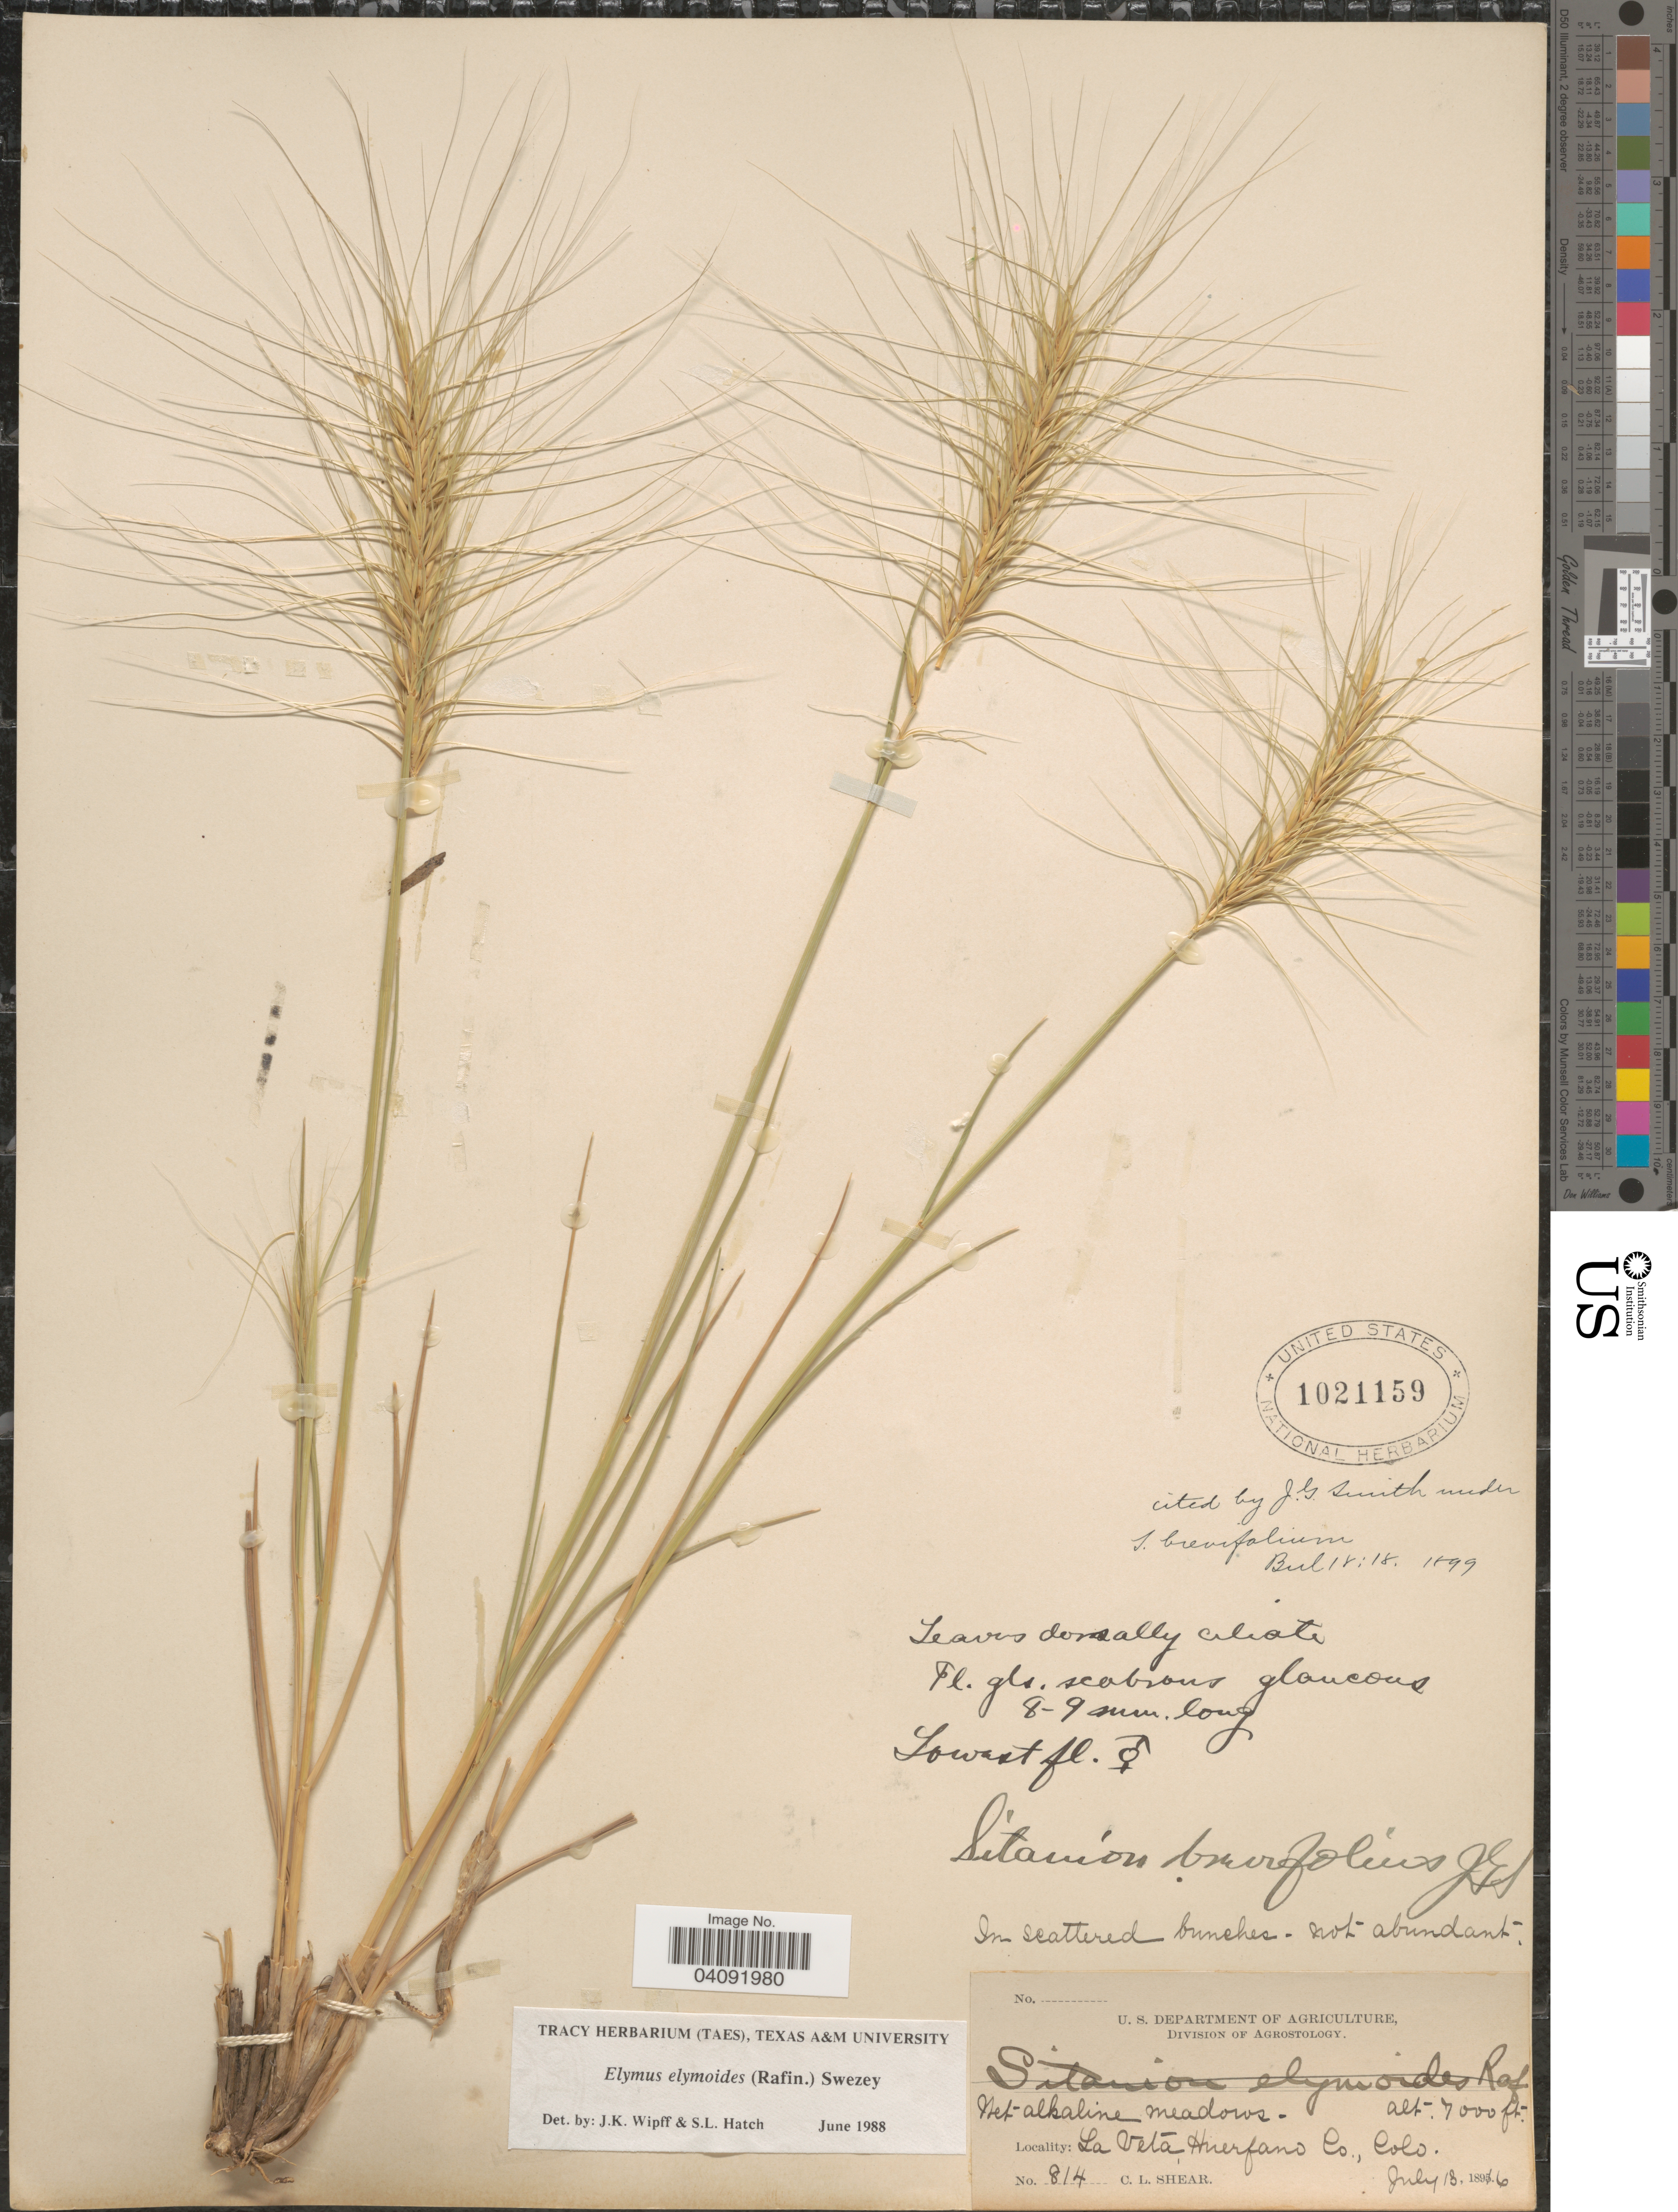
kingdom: Plantae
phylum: Tracheophyta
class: Liliopsida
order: Poales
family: Poaceae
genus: Elymus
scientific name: Elymus elymoides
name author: (Raf.) Swezey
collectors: C. L. Shear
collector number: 814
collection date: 1896-07-13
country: United States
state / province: Colorado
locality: Wet alkaline meadows. La Veta, Huerfano Co.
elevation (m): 2134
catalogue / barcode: US 1021159